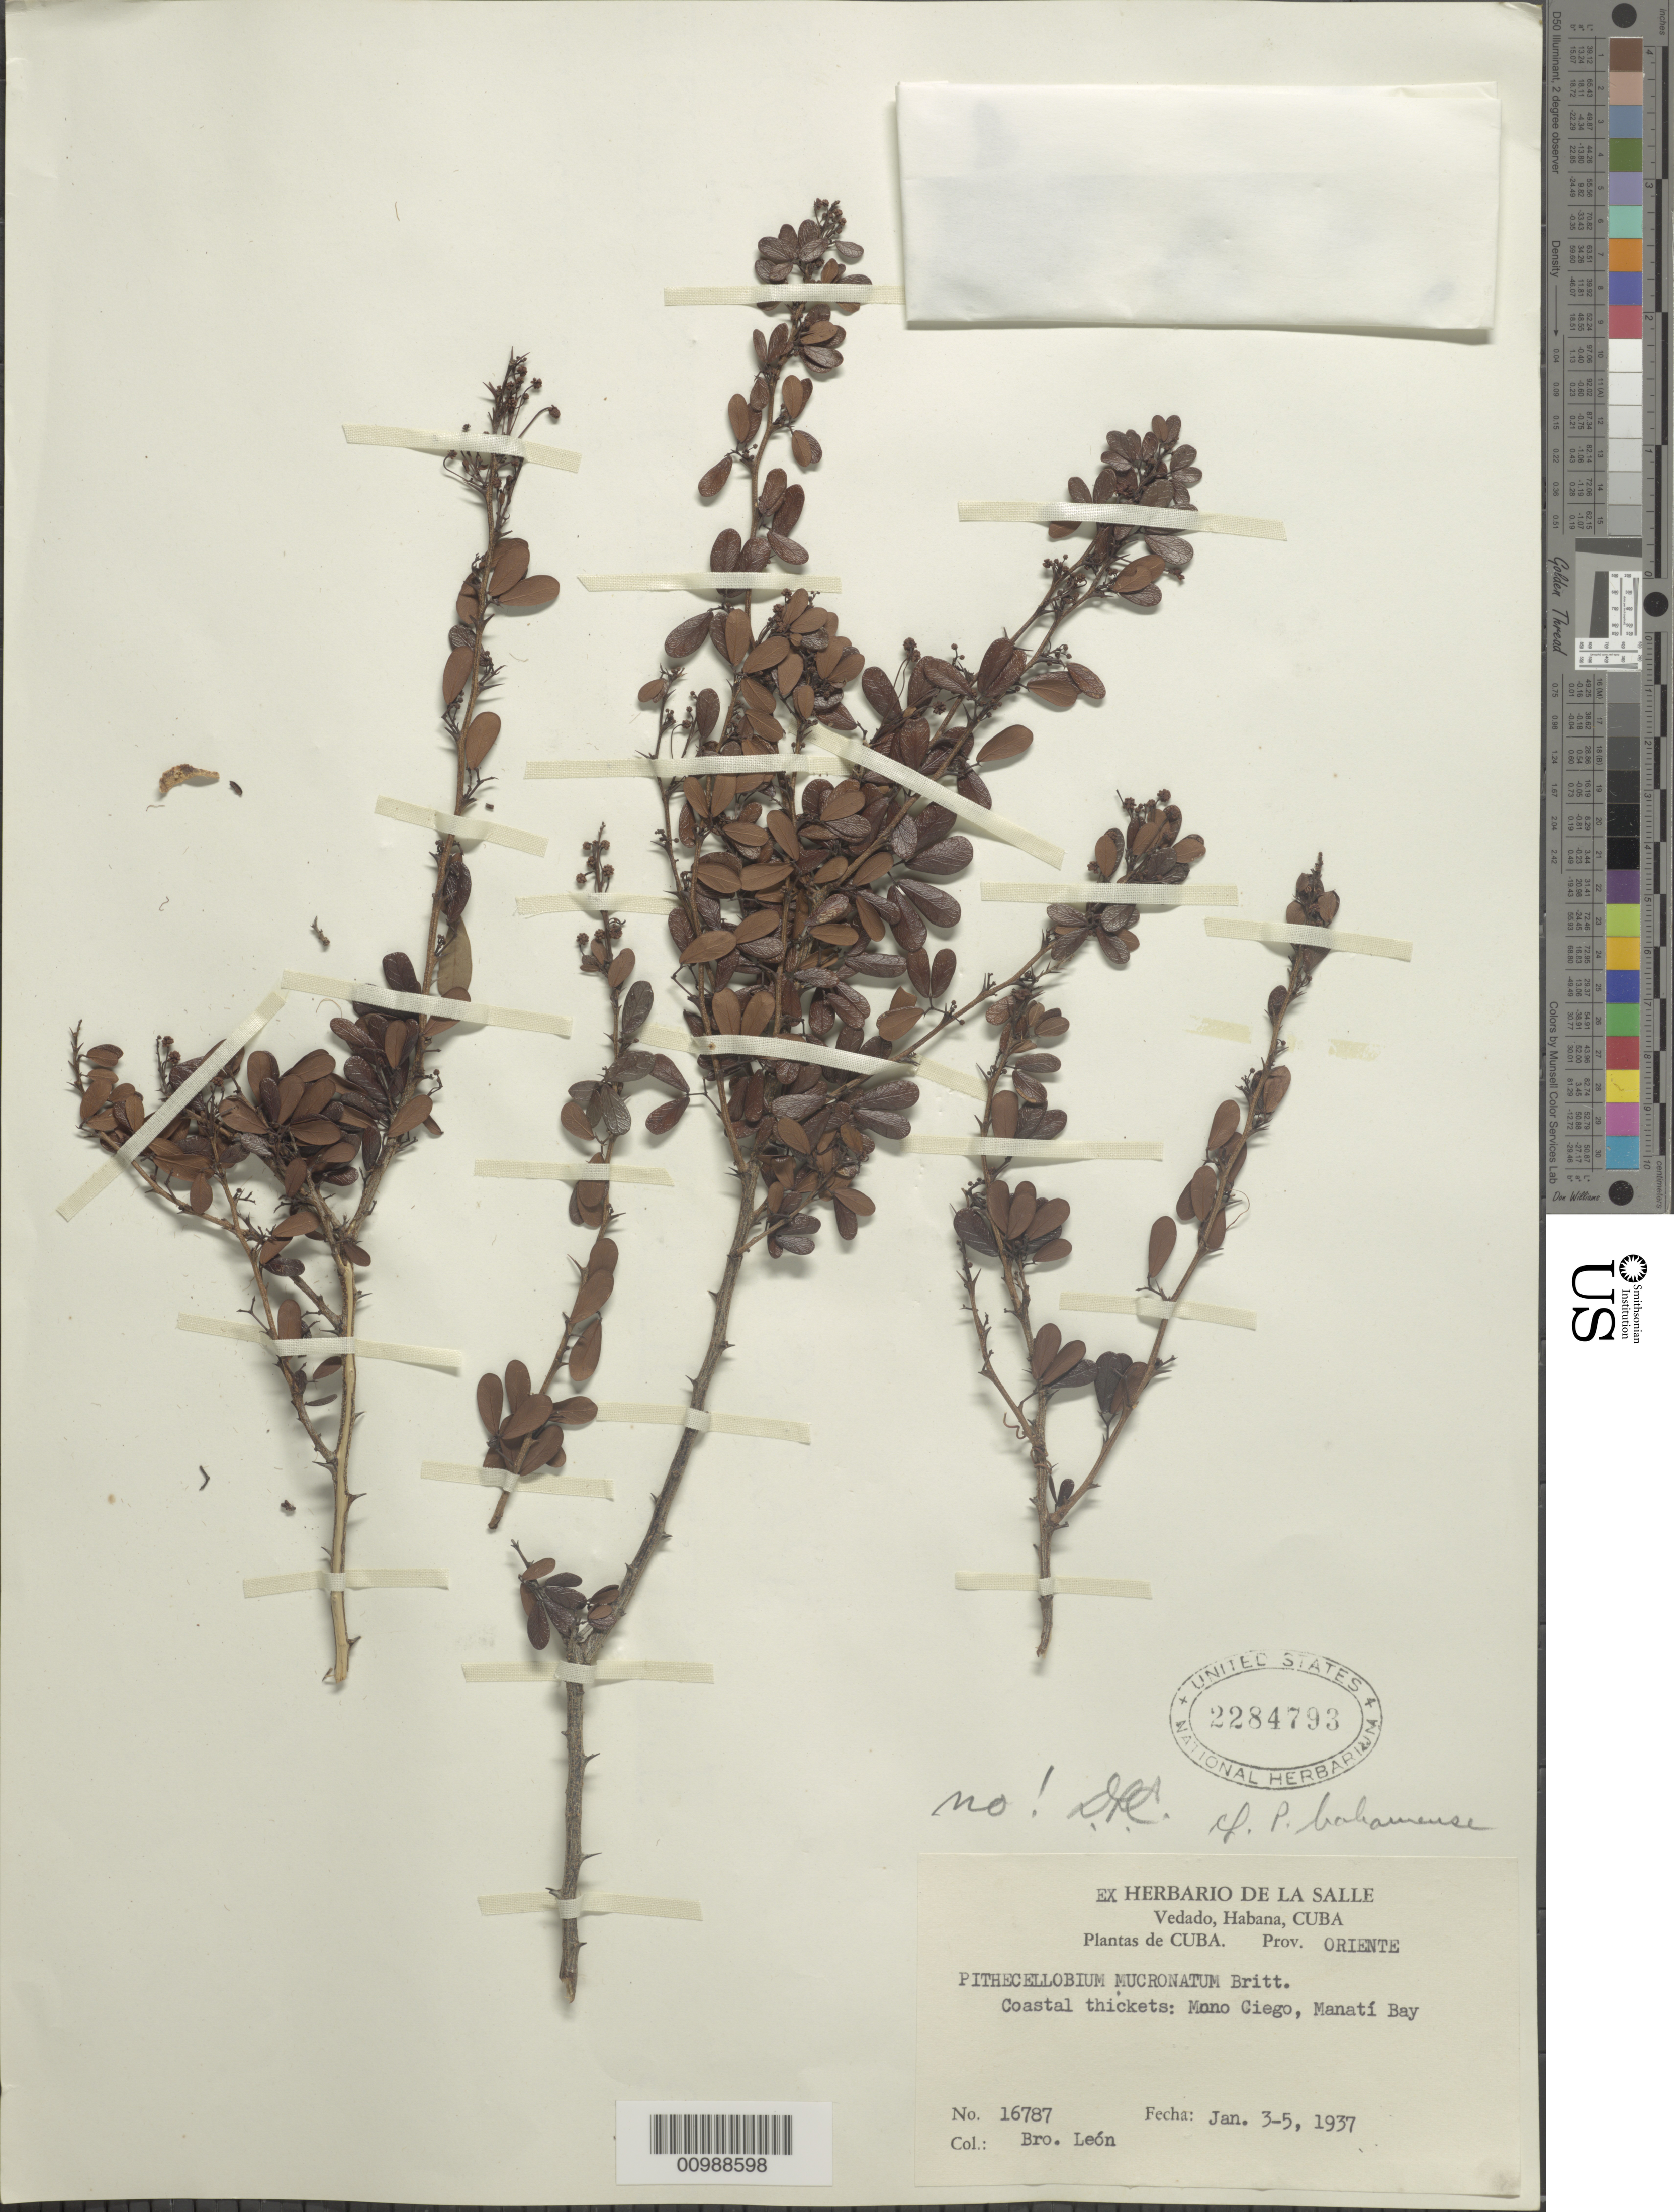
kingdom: Plantae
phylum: Tracheophyta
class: Magnoliopsida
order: Fabales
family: Fabaceae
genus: Pithecellobium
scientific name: Pithecellobium bahamense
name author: Northr.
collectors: Bro. León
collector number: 16787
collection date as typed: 03 Jan 1937 to 05 Jan 1937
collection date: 1937-01-03/1937-01-05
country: Cuba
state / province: Oriente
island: Cuba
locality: Manati Bay, Mono Ciego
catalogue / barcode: US 2284793